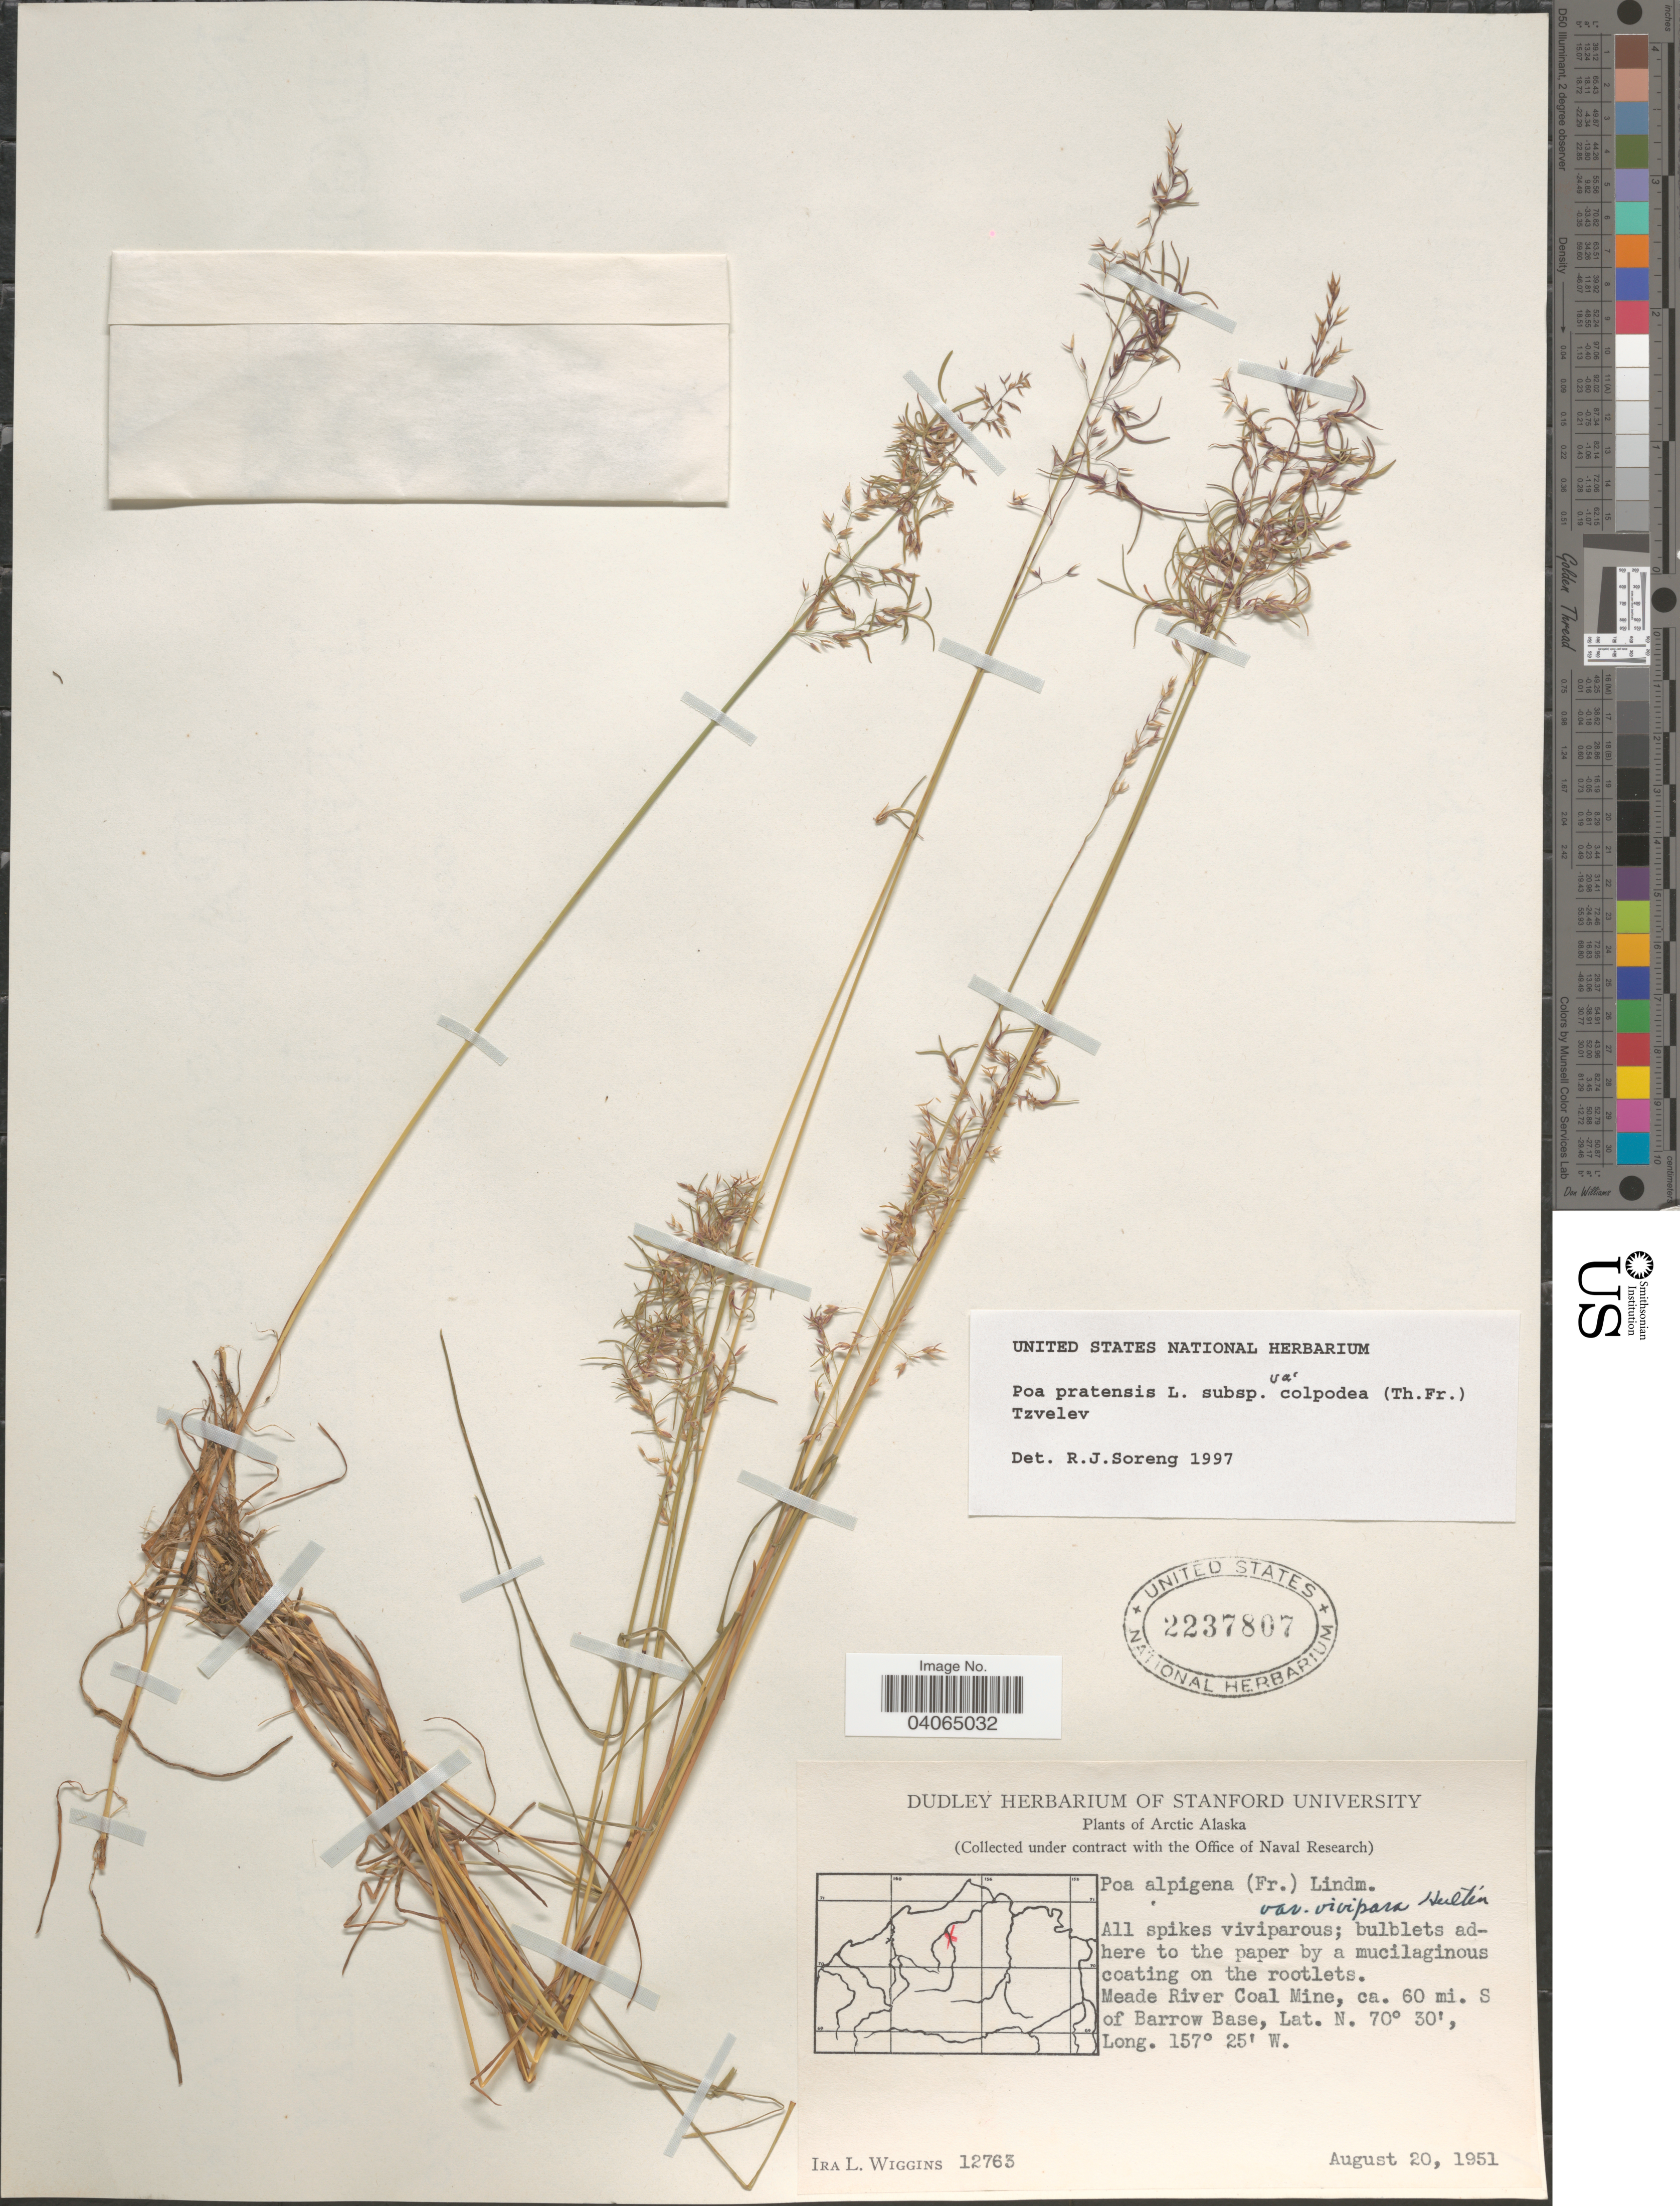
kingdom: Plantae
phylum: Tracheophyta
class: Liliopsida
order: Poales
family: Poaceae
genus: Poa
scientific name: Poa pratensis subsp. colpodea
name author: (Th. Fr.) Tzvelev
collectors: I. L. Wiggins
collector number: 12763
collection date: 1951-08-20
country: United States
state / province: Alaska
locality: Arctic Alaska. Meade River Coal Mine, ca. 60 mi. S of Barrow Base.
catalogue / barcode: US 2237807